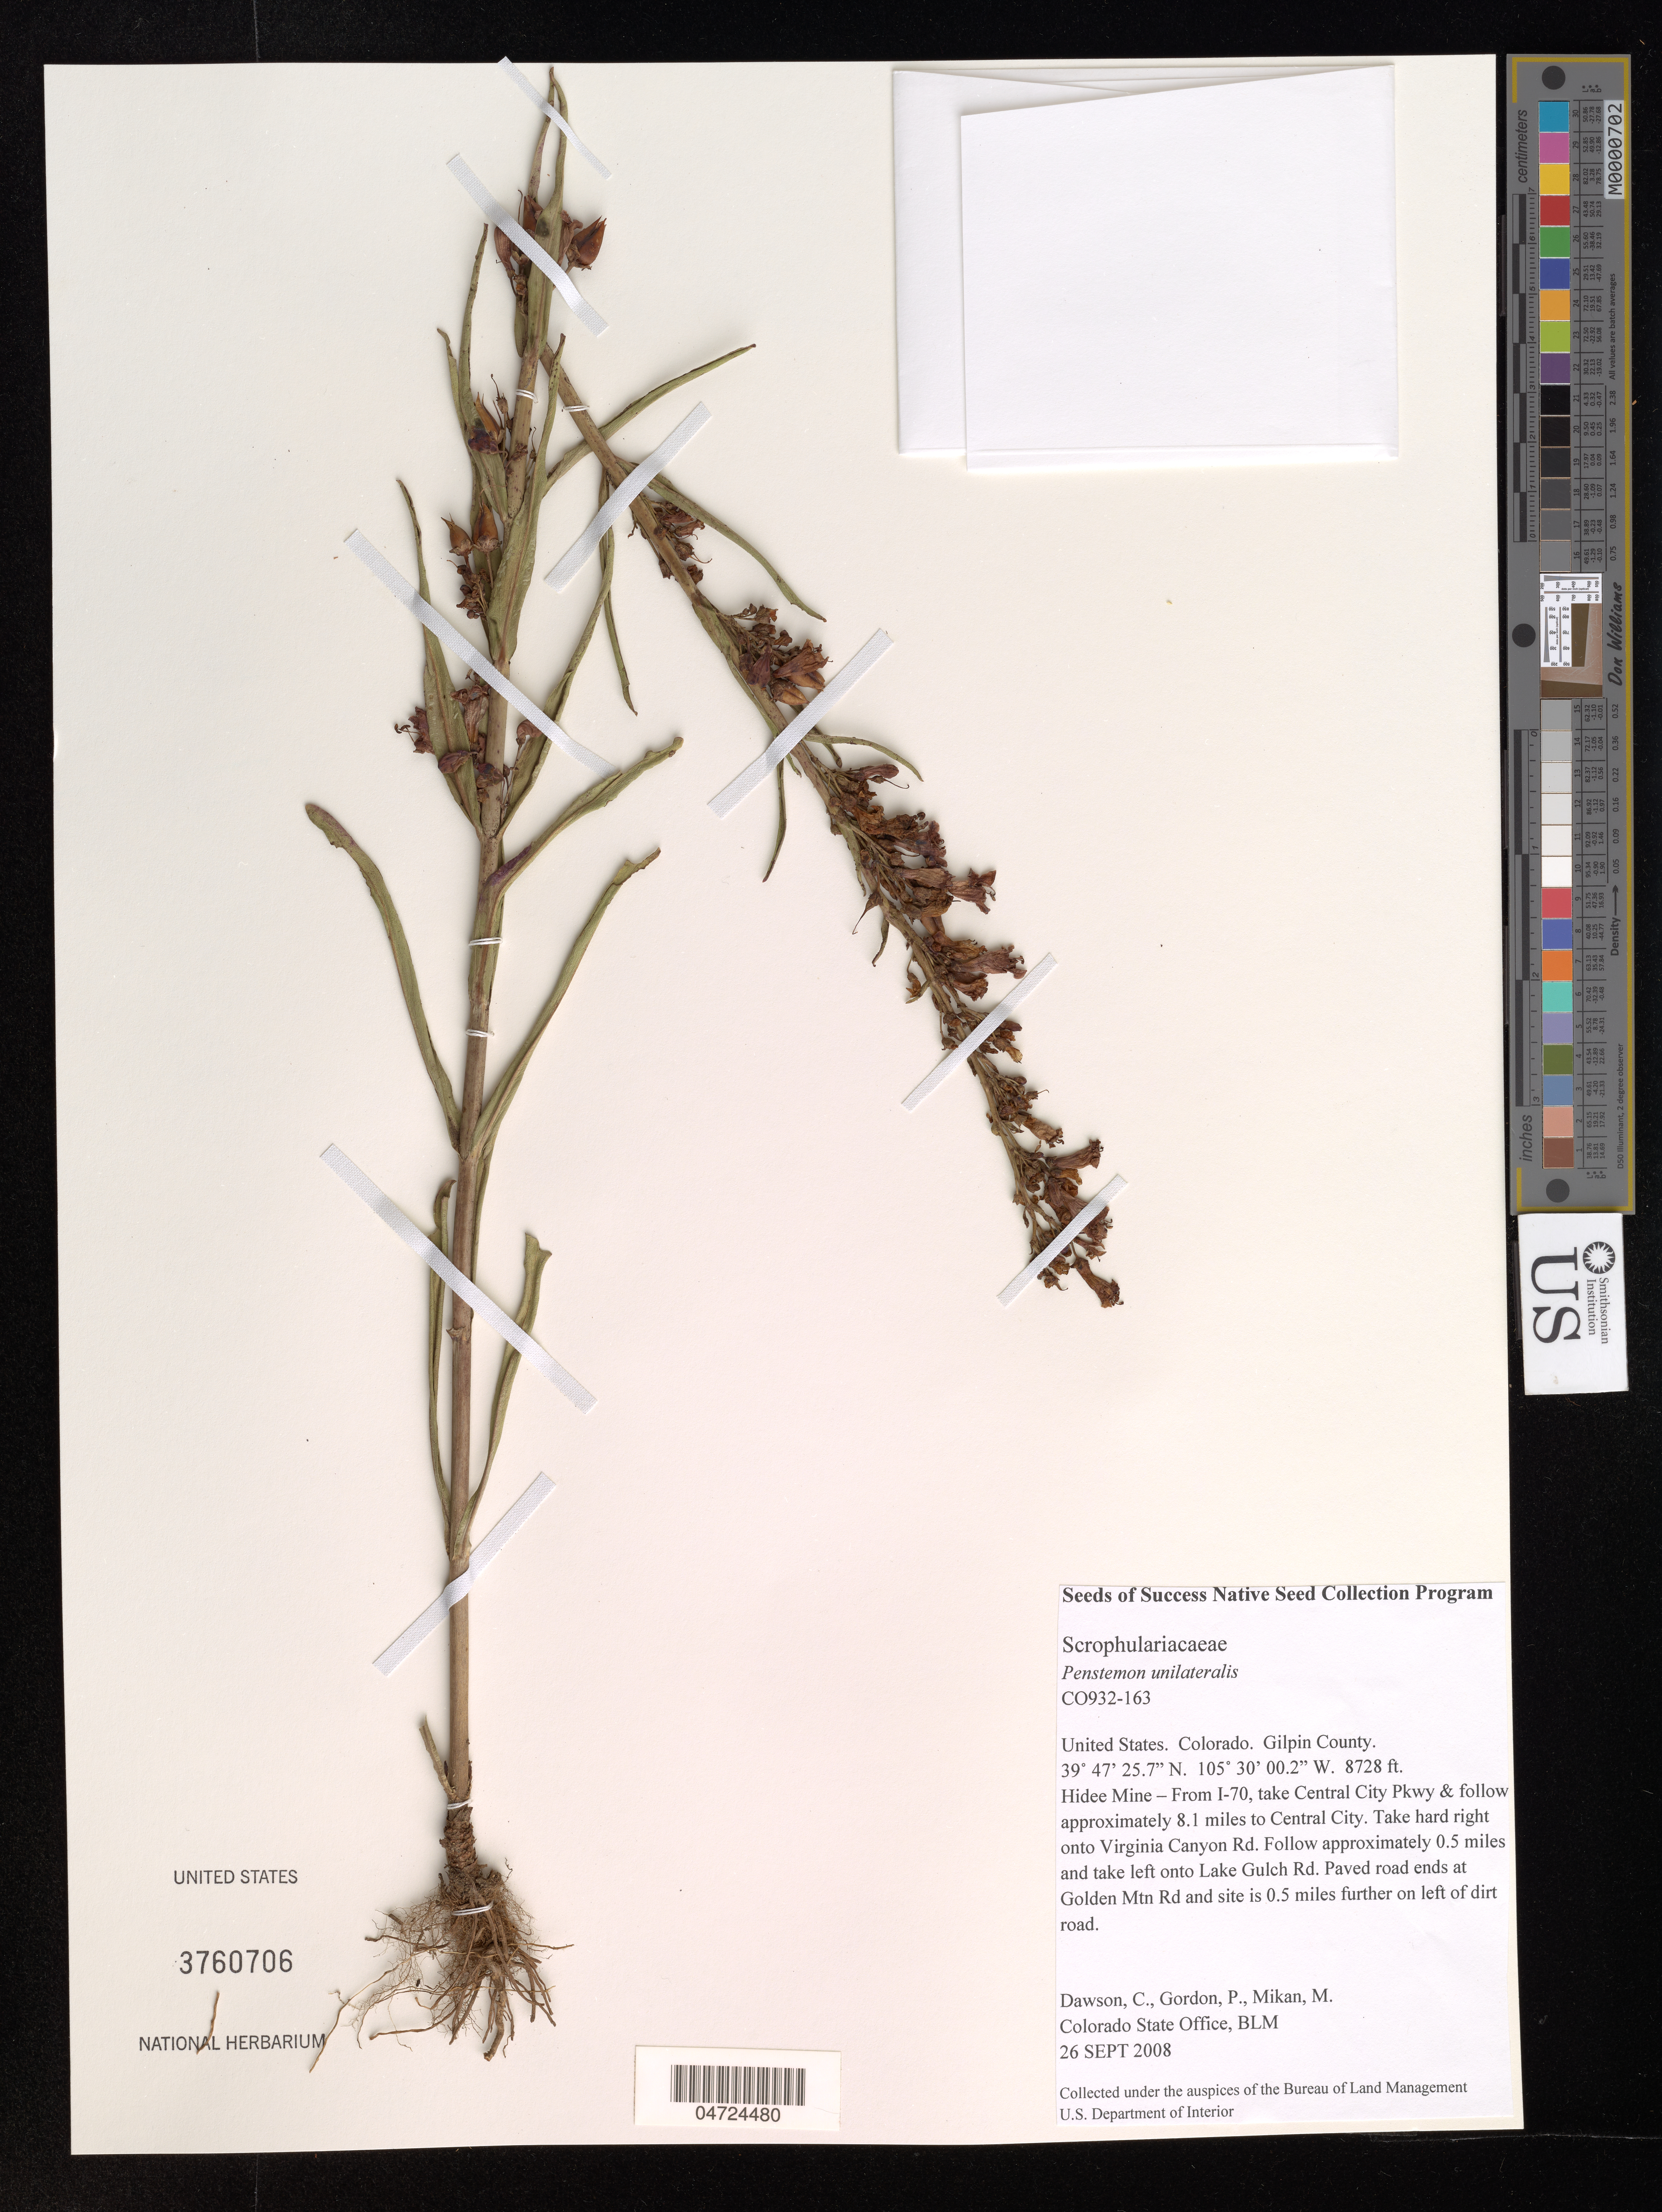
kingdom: Plantae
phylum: Tracheophyta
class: Magnoliopsida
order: Lamiales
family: Plantaginaceae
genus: Penstemon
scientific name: Penstemon unilateralis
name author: Rydb.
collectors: C. Dawson, P. Gordon & M. Mikan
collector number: CO932-163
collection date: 2008-09-26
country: United States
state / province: Colorado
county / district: Gilpin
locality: Gilpin County. Hidee Mine - From I-70, take Central City Pkwy & follow approximately 8.1 miles to Central City. Take hard right onto Virginia Canyon Rd. Follow approximately 0.5 miles and take left onto Lake Gulch Rd. Paved road ends at Golden Mtn Rd and site is 0.5 miles further on left of dirt road.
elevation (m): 2660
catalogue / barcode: US 3760706